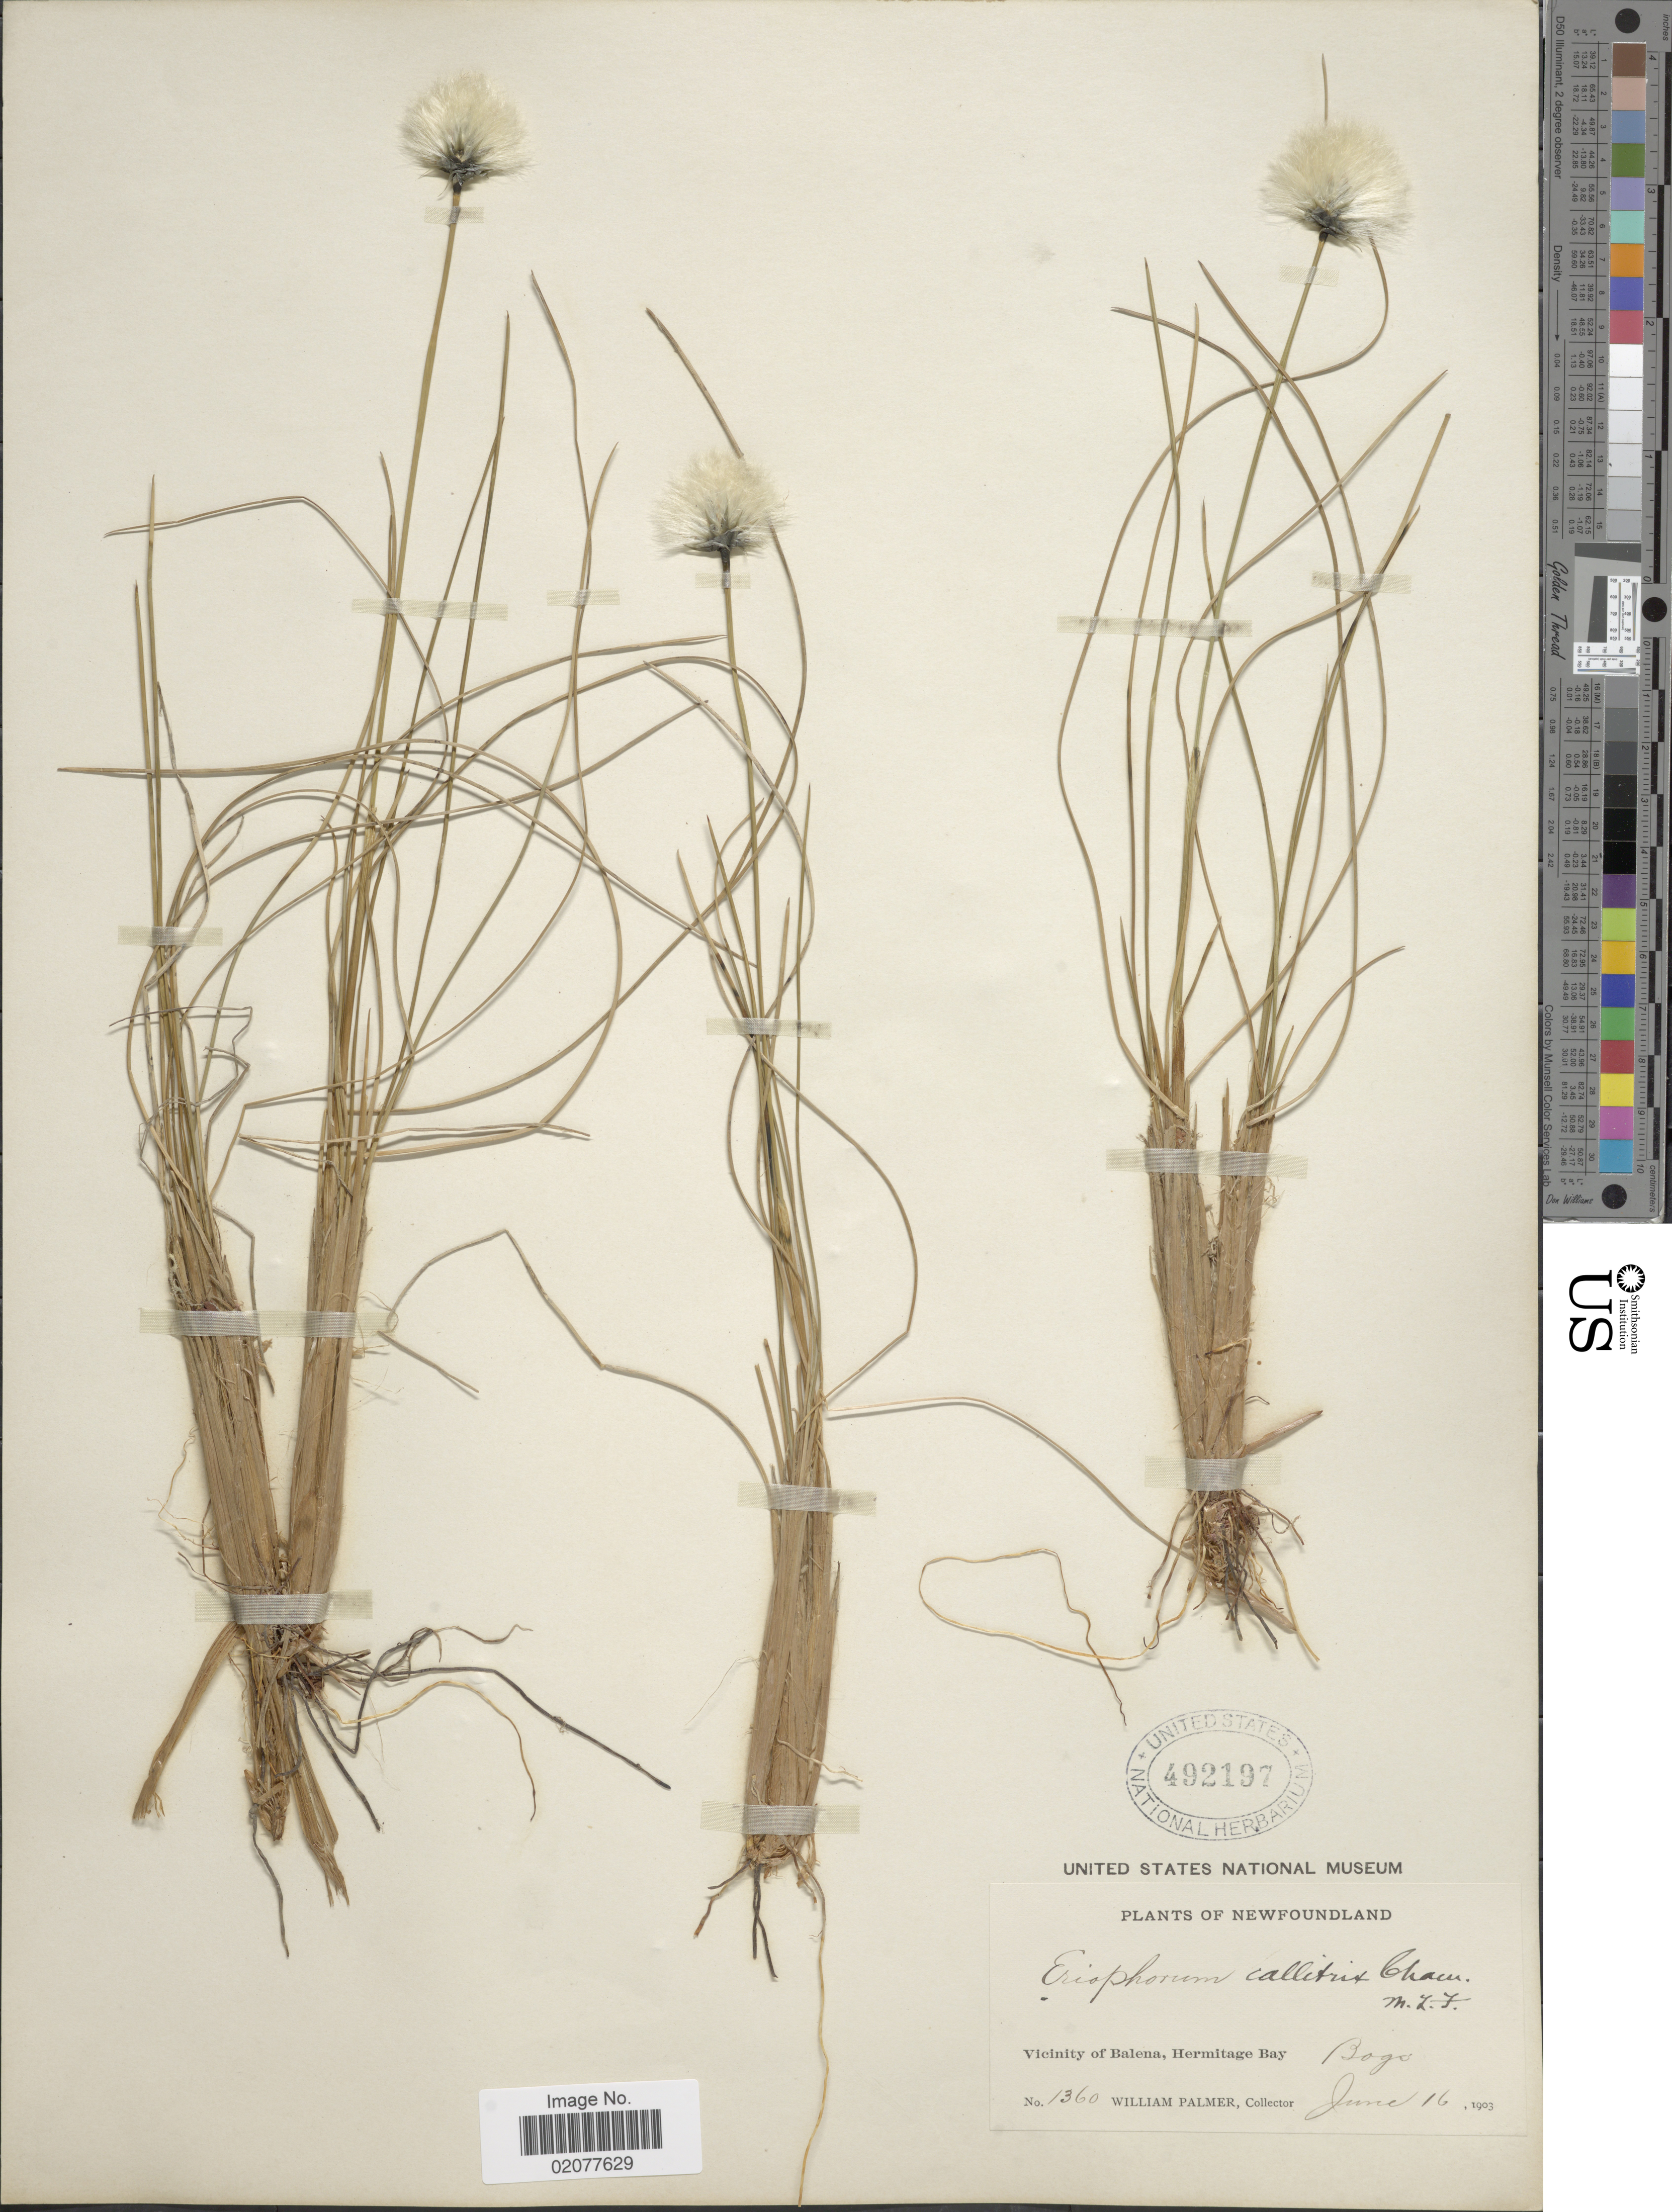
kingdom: Plantae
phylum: Tracheophyta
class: Liliopsida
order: Poales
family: Cyperaceae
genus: Eriophorum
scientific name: Eriophorum spissum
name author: Fernald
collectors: W. Palmer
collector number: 1360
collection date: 1903-06-16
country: Canada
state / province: Newfoundland and Labrador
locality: Newfoundland. Vicinity of Balena, Hermitage Bay. Bogs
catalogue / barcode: US 492197